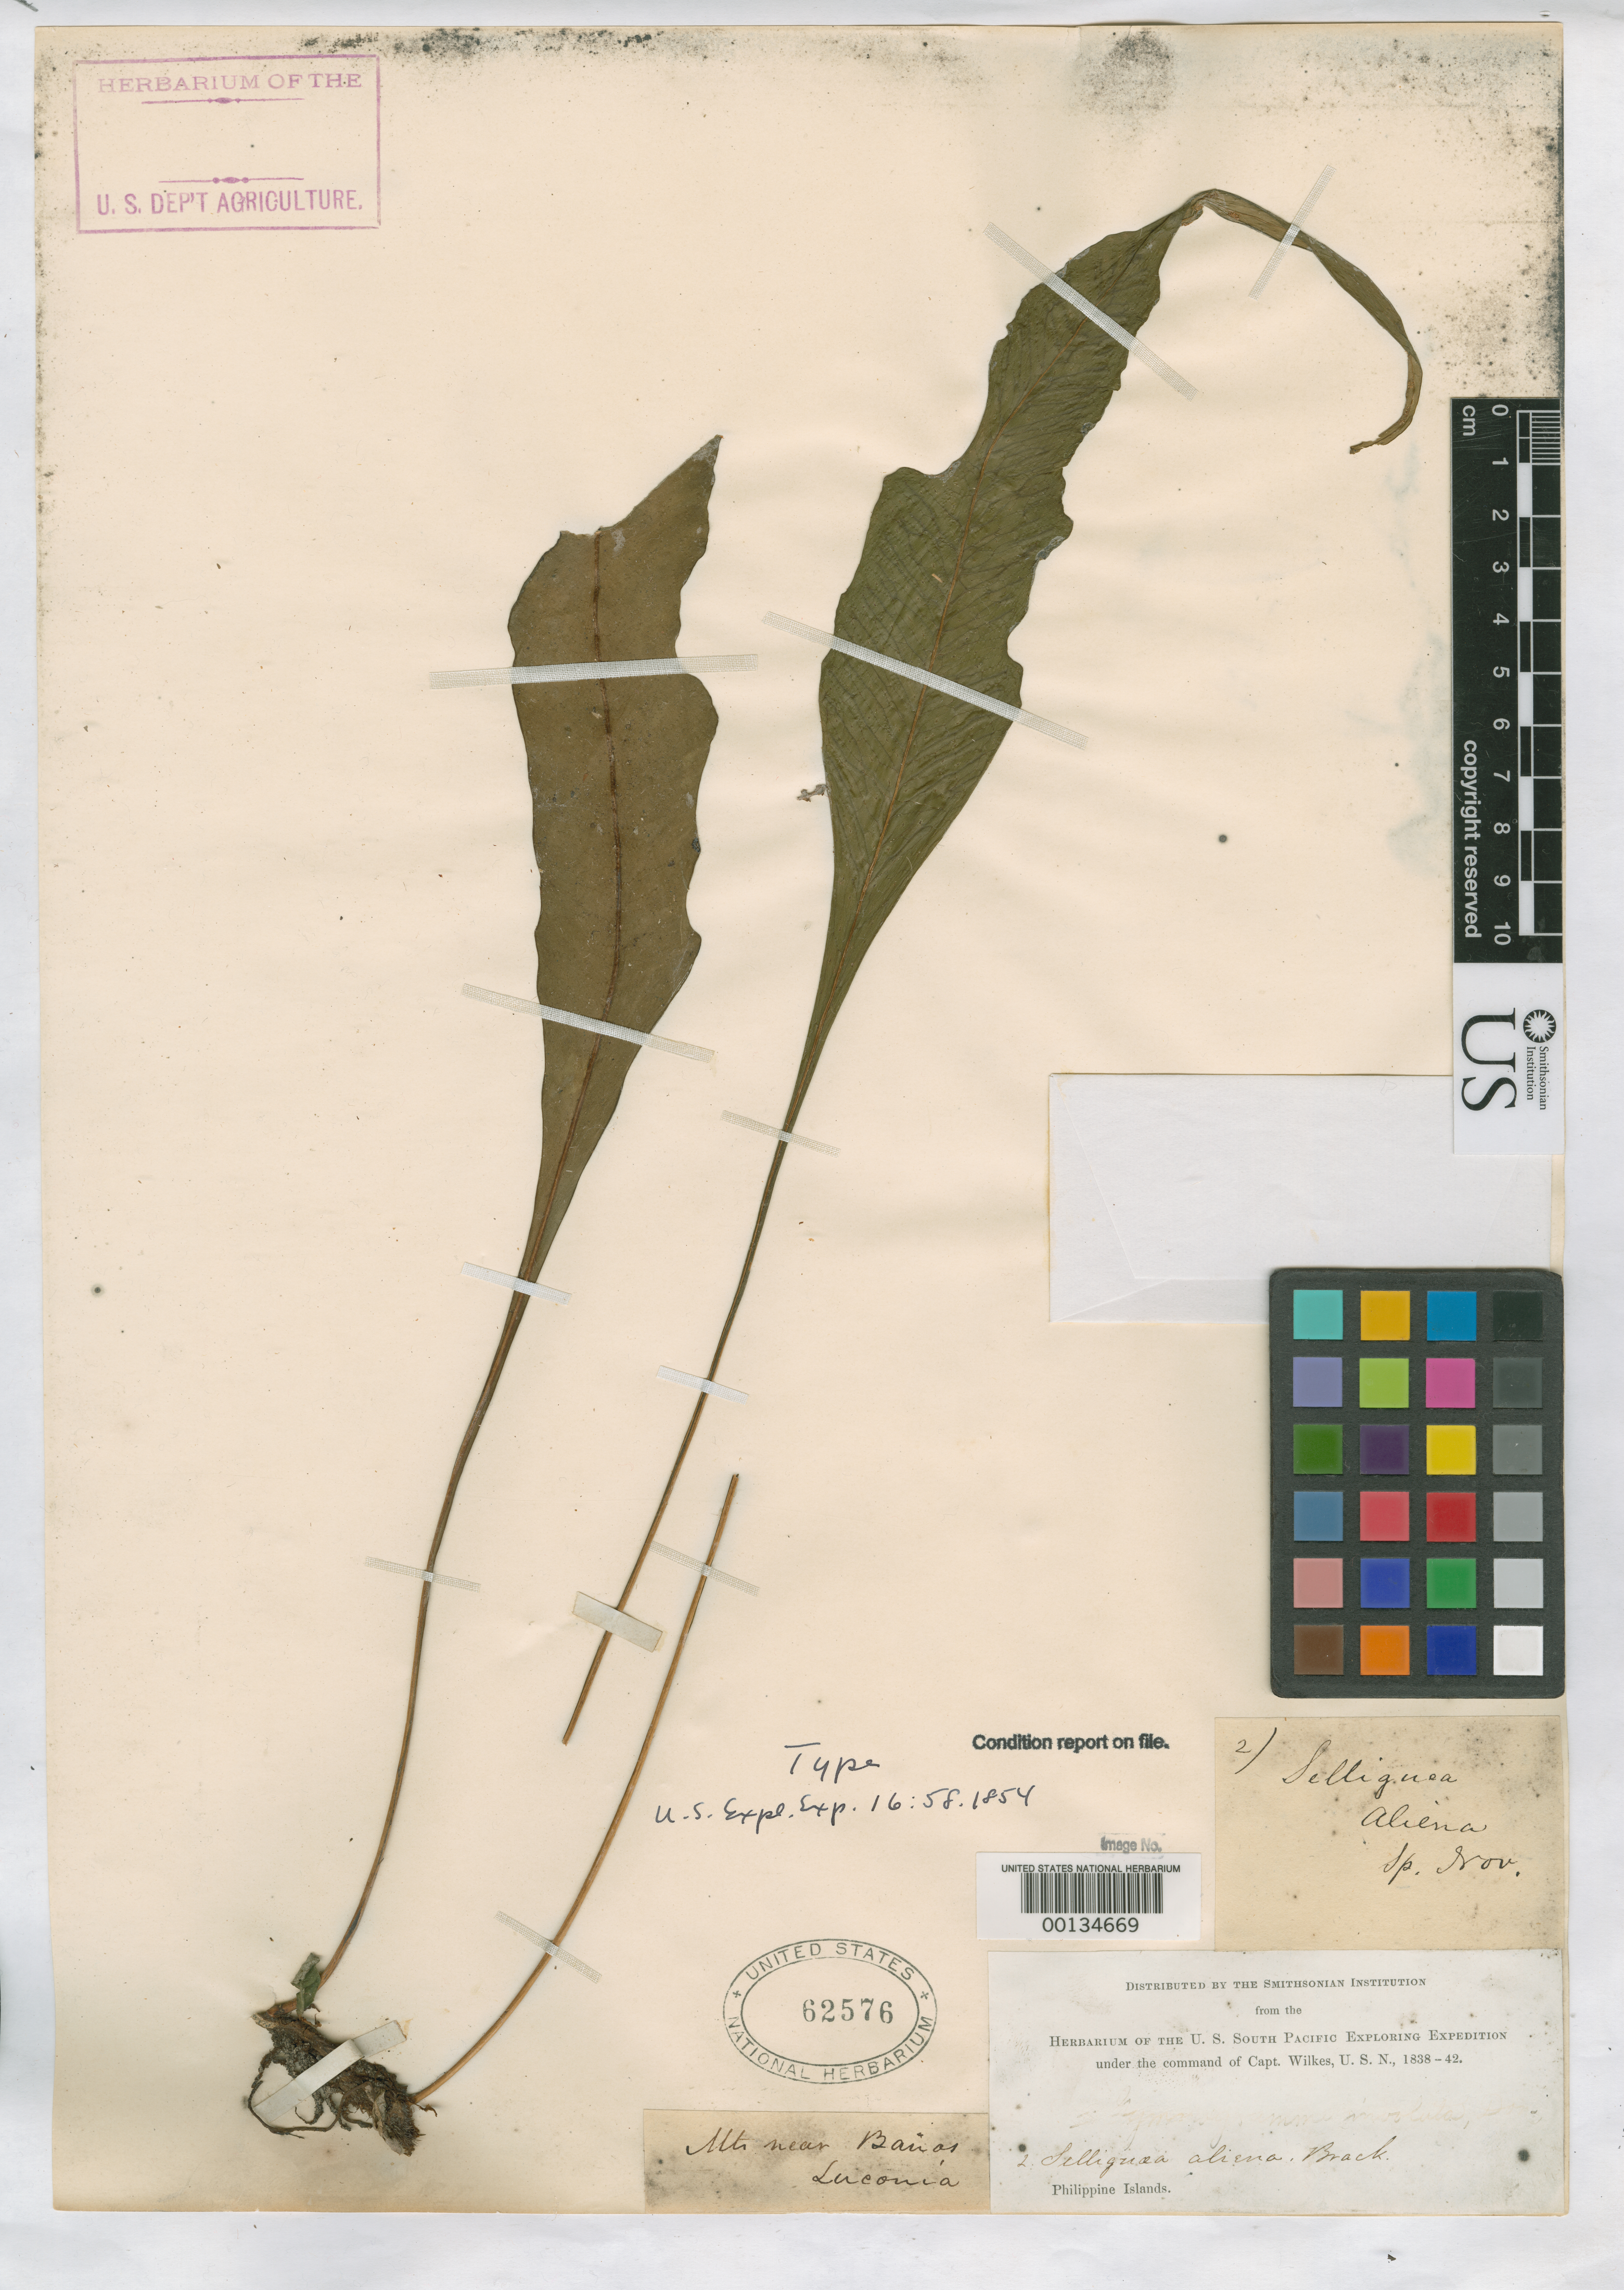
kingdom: Plantae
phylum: Tracheophyta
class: Polypodiopsida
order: Polypodiales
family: Polypodiaceae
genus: Selliguea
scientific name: Selliguea aliena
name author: Brack. in Wilkes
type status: Holotype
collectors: Wilkes Explor. Exped.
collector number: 2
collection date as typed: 1838 to -- --- 1842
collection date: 1838/1842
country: Philippines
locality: Mountains near Banos.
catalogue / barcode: US 62576